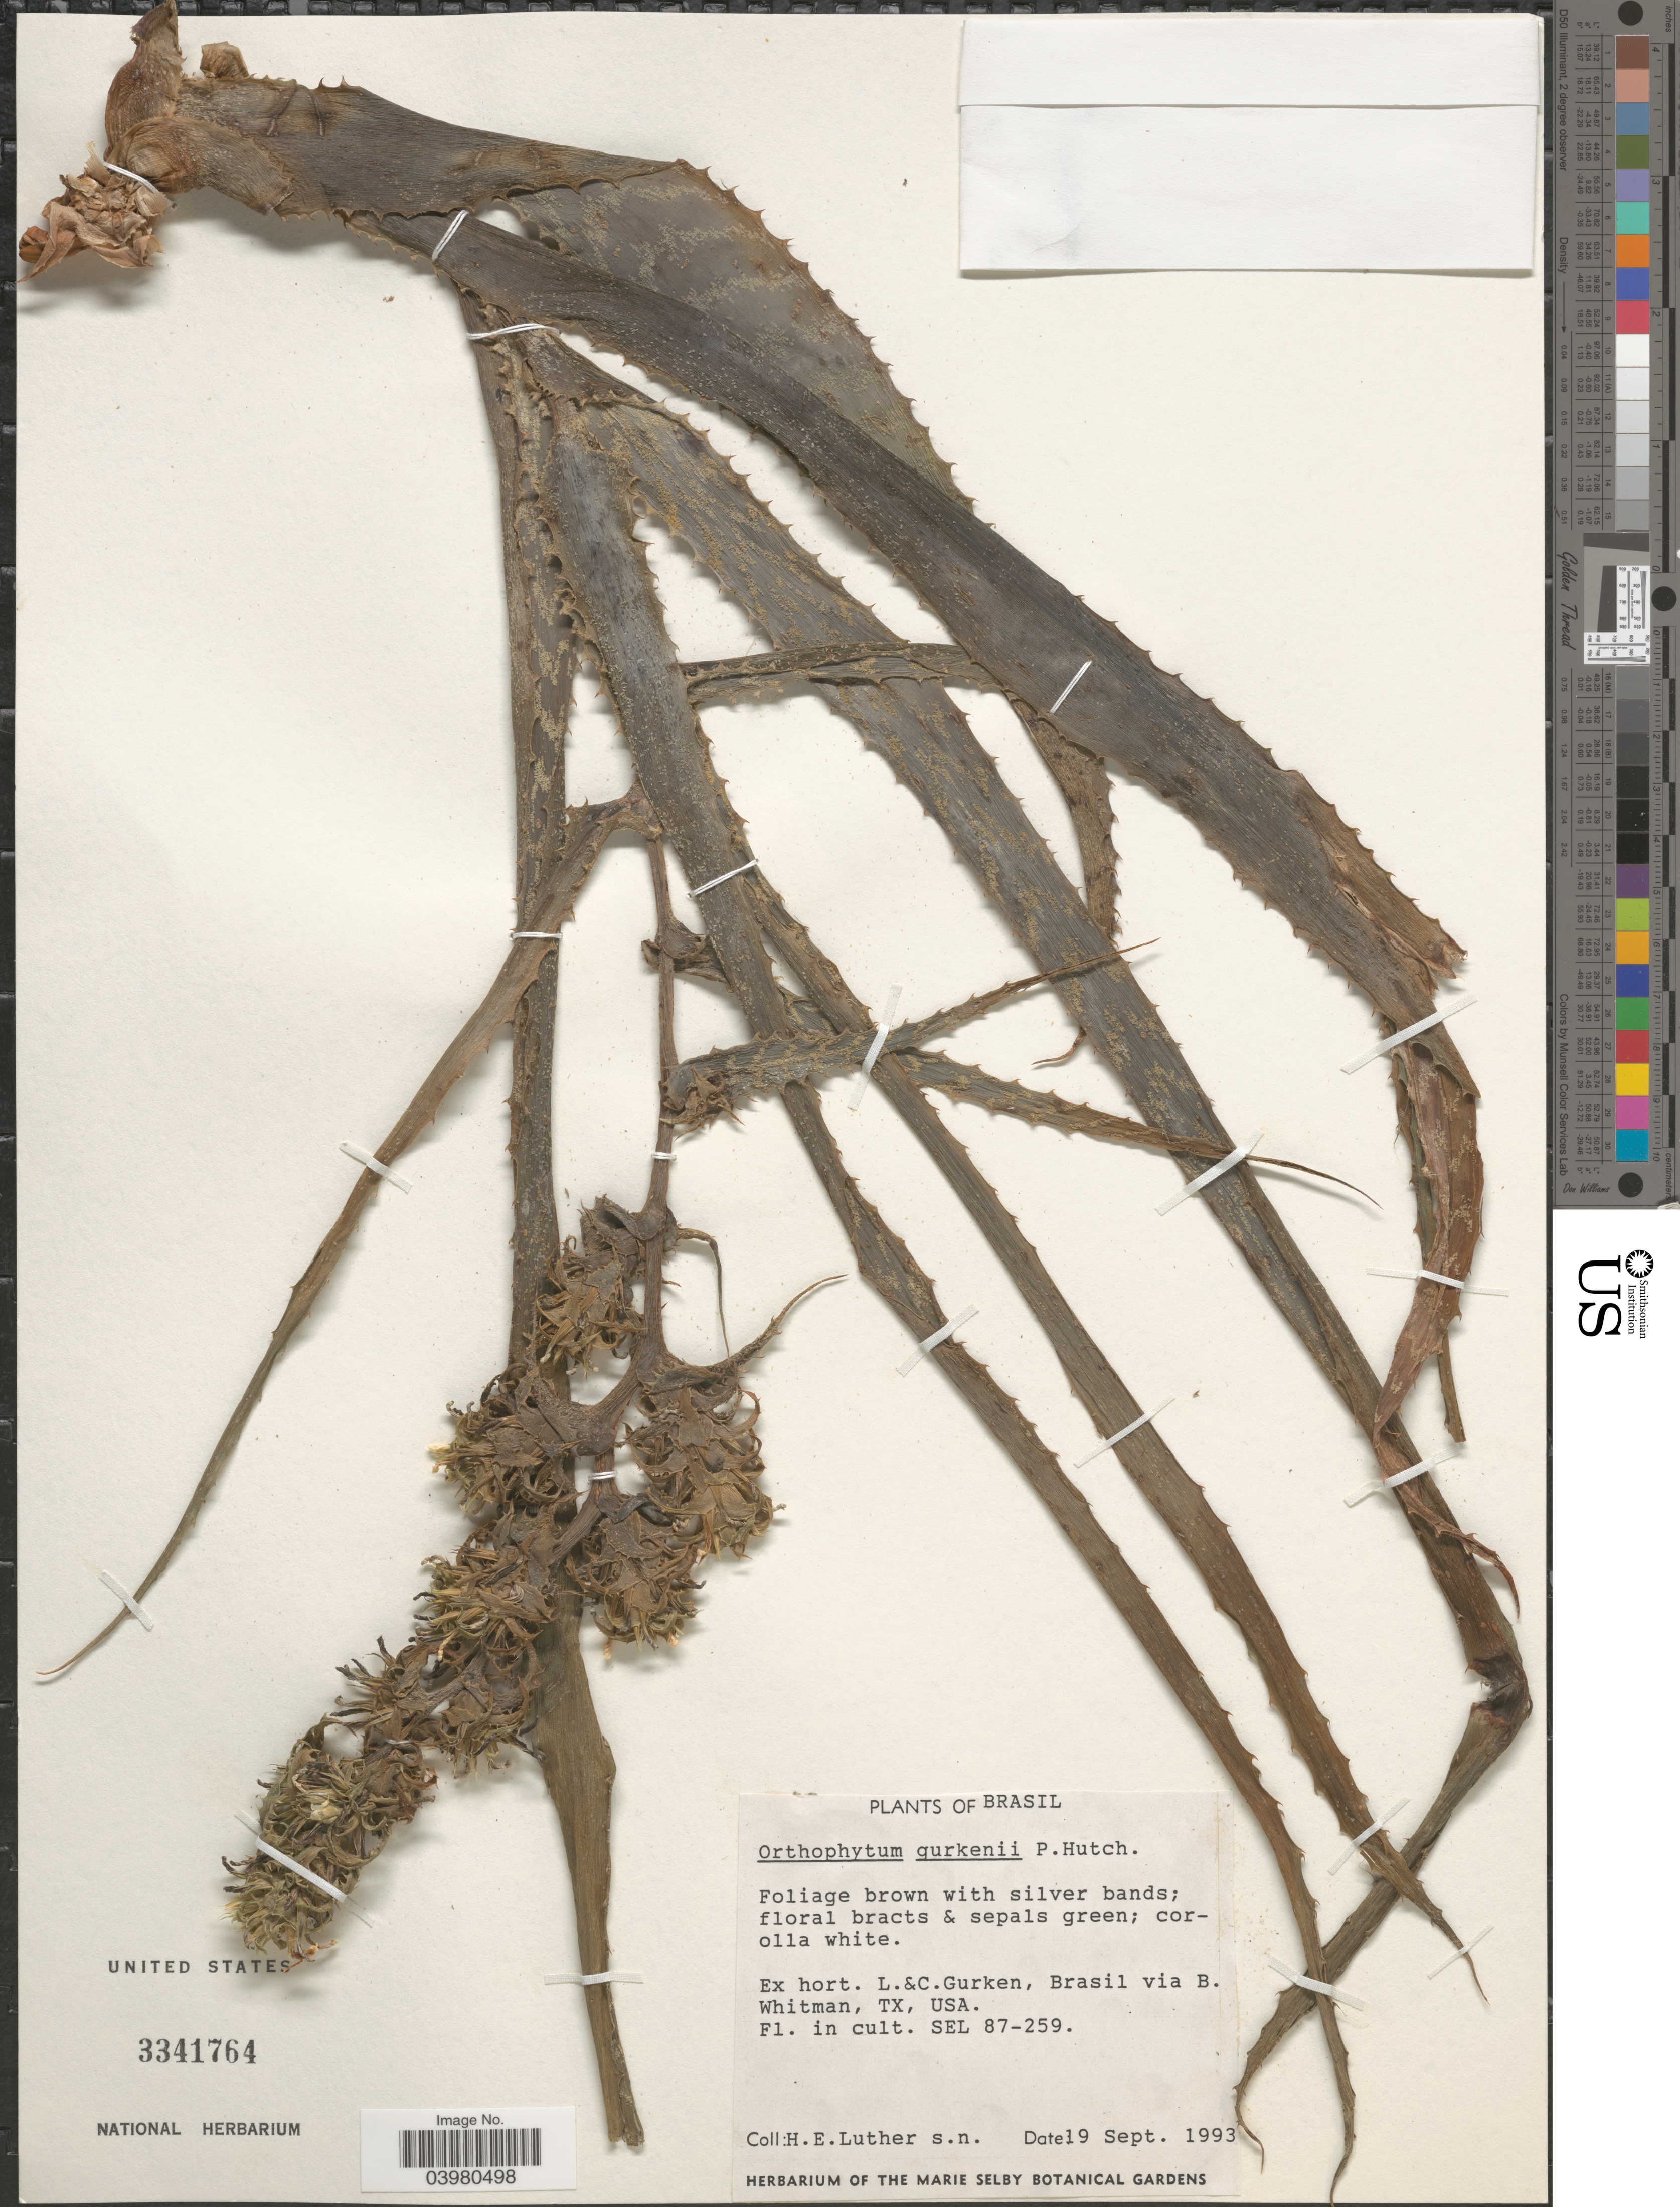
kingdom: Plantae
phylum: Tracheophyta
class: Liliopsida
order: Poales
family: Bromeliaceae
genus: Orthophytum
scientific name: Orthophytum gurkenii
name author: Hutchison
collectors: Hans E. Luther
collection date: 1993-09-19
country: United States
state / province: Florida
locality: SEL 87-259. The Marie Selby Botanical Gardens.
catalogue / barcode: US 3341764